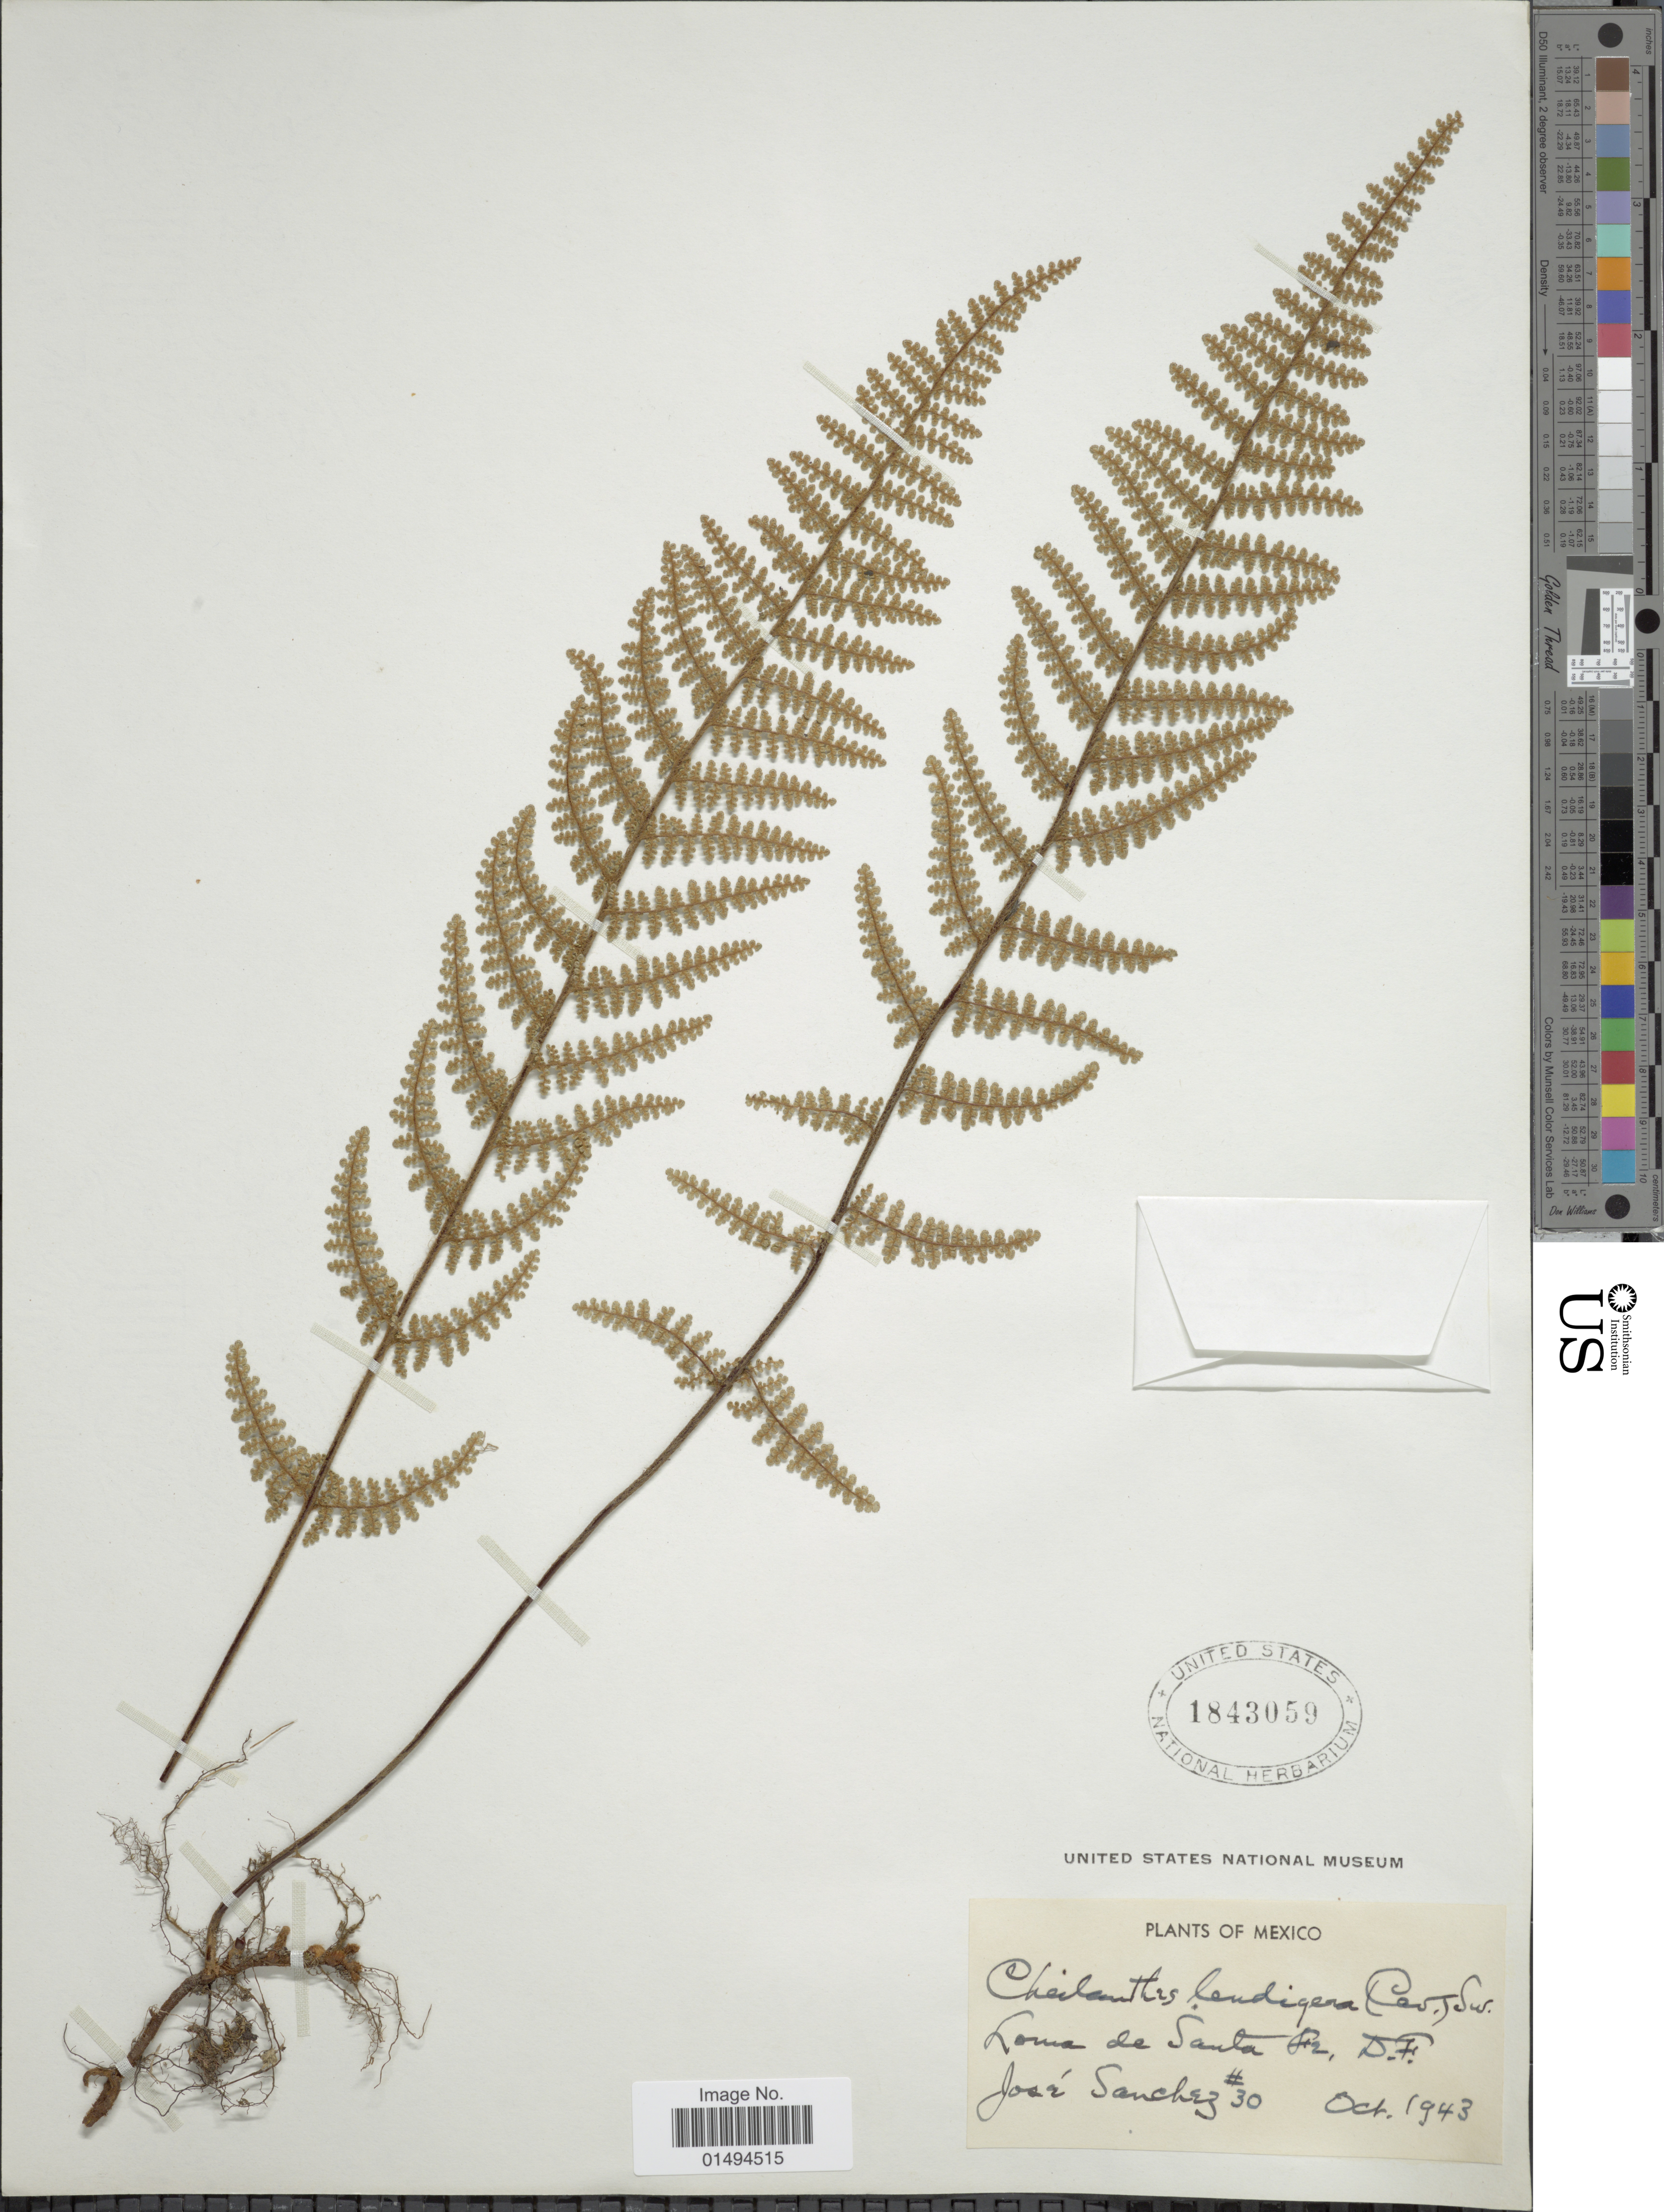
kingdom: Plantae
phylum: Tracheophyta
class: Polypodiopsida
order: Polypodiales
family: Pteridaceae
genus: Myriopteris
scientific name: Myriopteris lendigera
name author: (Cav.) J. Sm.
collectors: J. Sánchez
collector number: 30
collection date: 1943-10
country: Mexico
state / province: Distrito Federal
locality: Lawa de Santa Fr.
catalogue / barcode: US 1843059